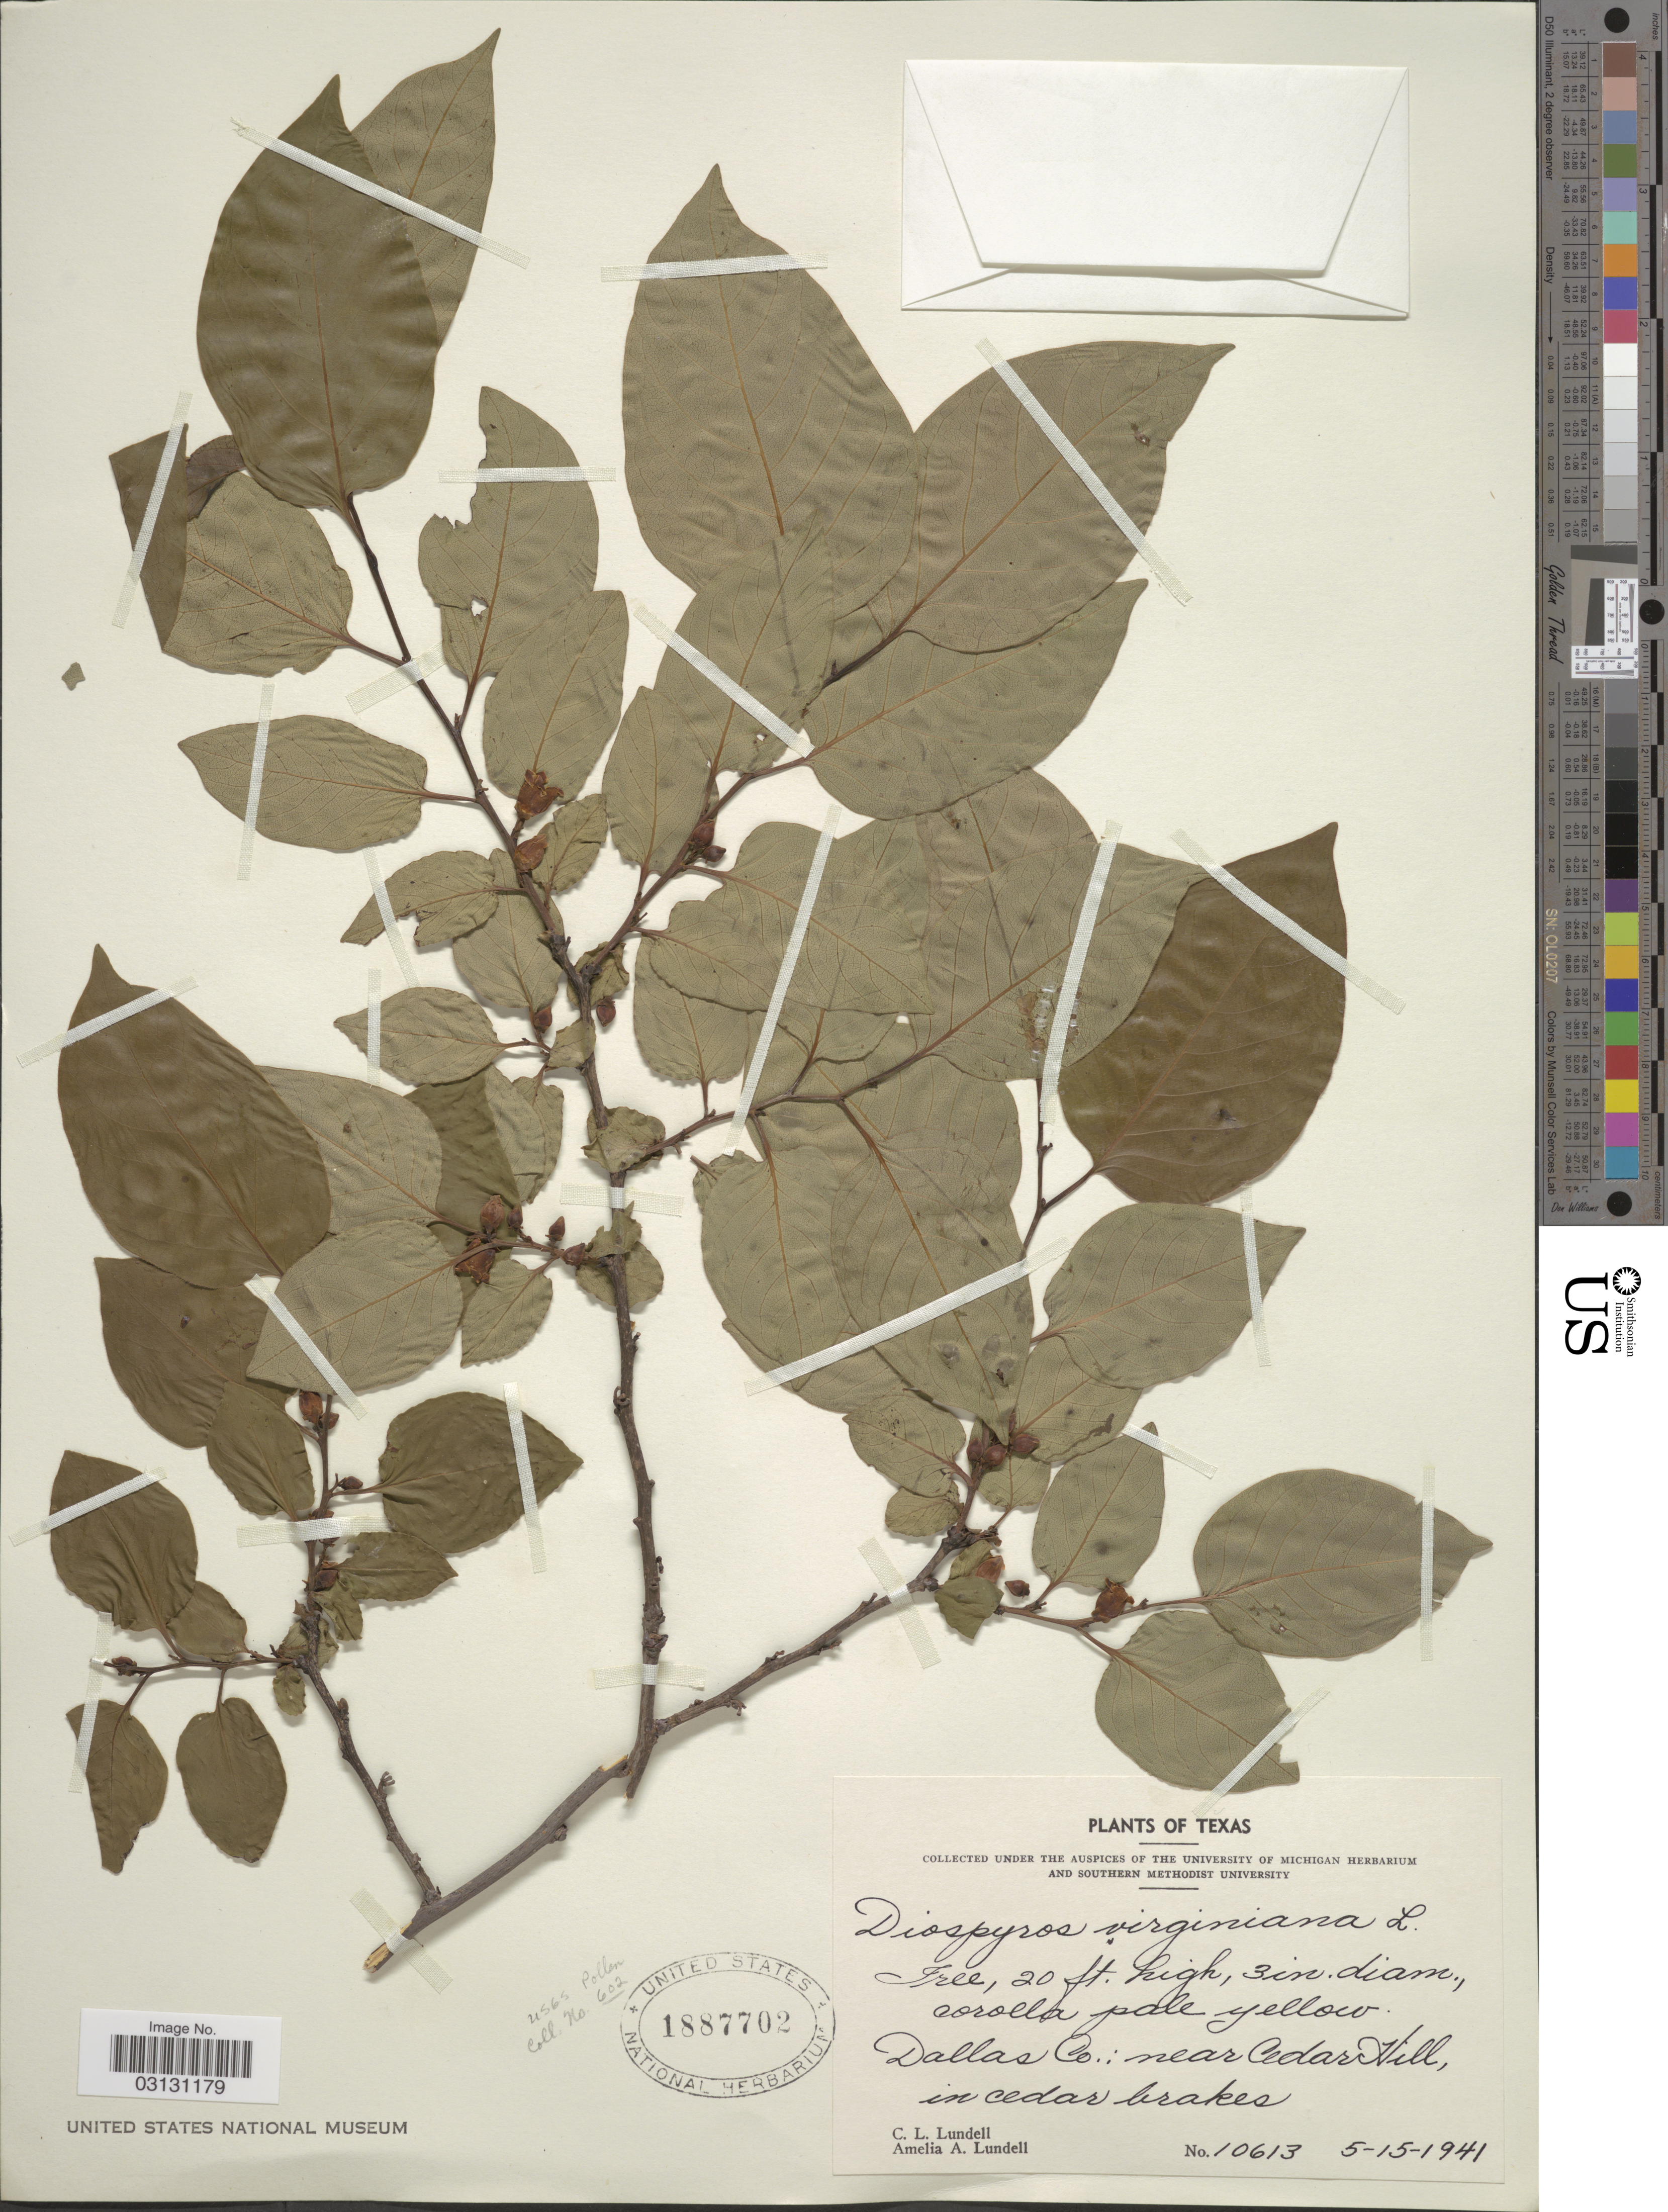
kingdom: Plantae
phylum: Tracheophyta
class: Magnoliopsida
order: Ericales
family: Ebenaceae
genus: Diospyros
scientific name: Diospyros virginiana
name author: L.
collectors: C. L. Lundell & A. A. Lundell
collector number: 10613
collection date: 1941-05-15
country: United States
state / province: Texas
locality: Dallas Co.: near Cedar Hill, in cedar brakes.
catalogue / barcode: US 1887702